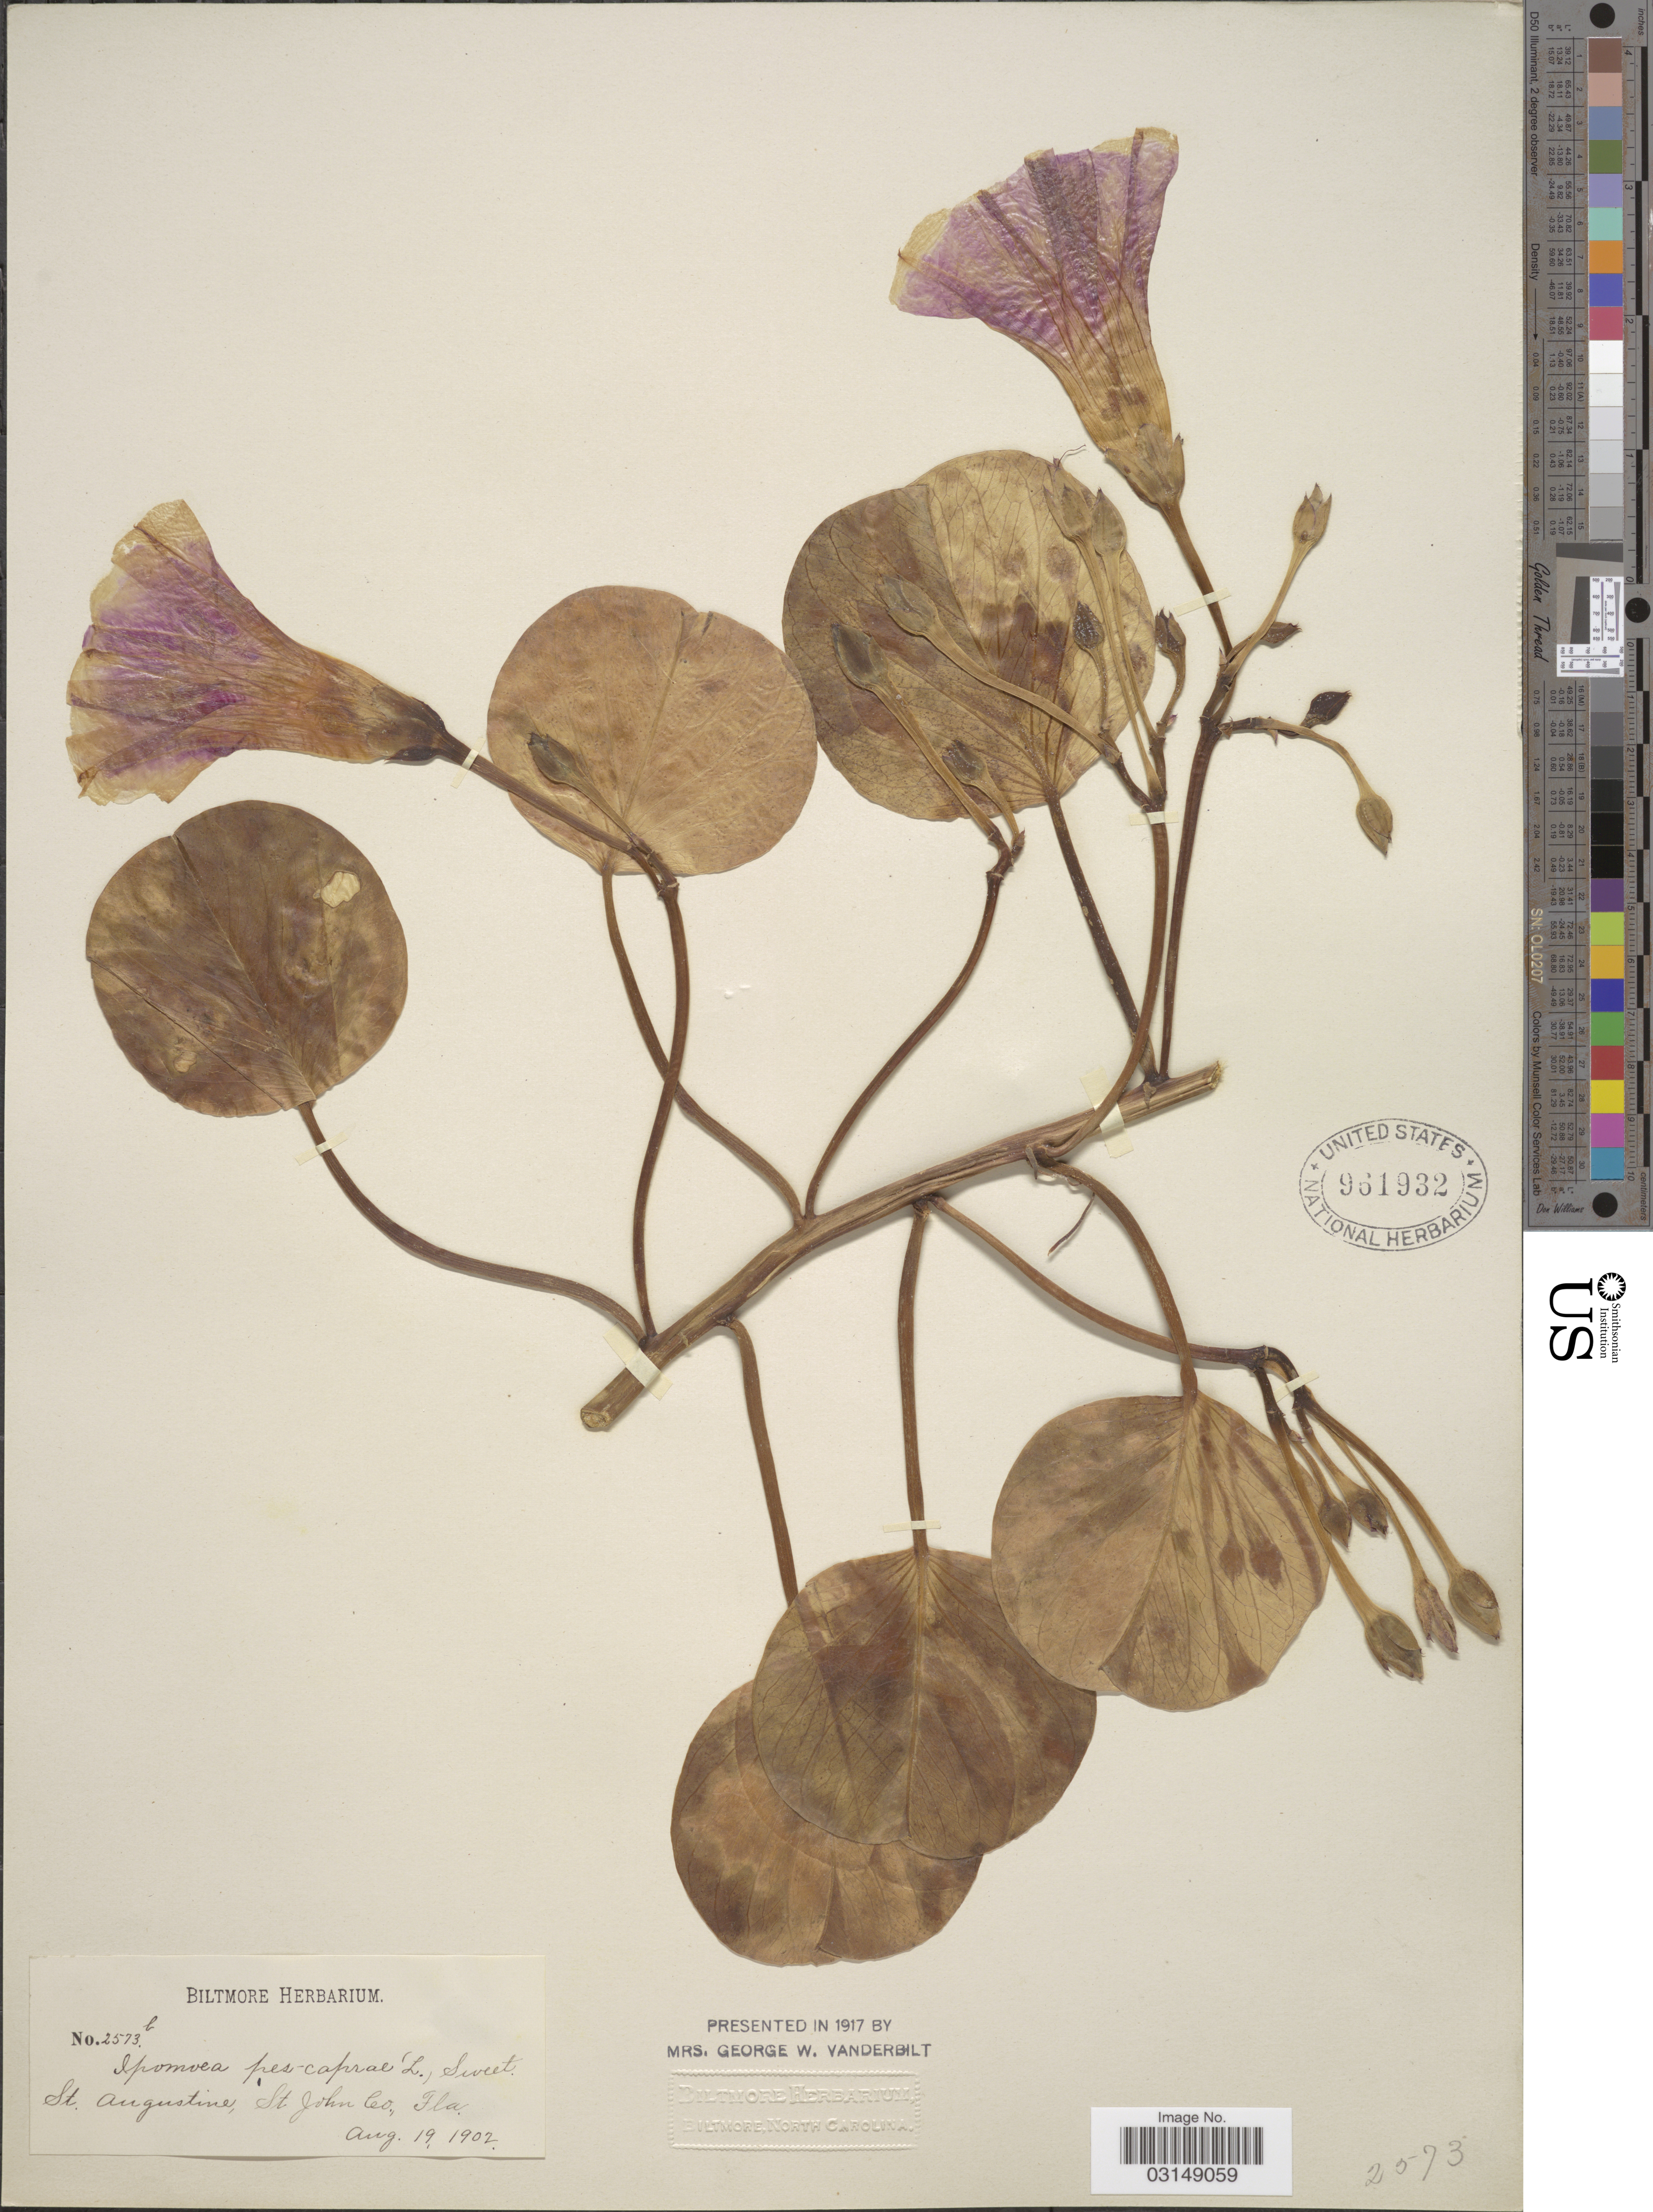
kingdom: Plantae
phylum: Tracheophyta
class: Magnoliopsida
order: Solanales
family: Convolvulaceae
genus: Ipomoea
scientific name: Ipomoea pes-caprae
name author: (L.) R. Br.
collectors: ex herb. Biltmore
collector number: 2573 b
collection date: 1902-08-19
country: United States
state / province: Florida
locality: St. Augustine, St. John Co.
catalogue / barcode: US 961932